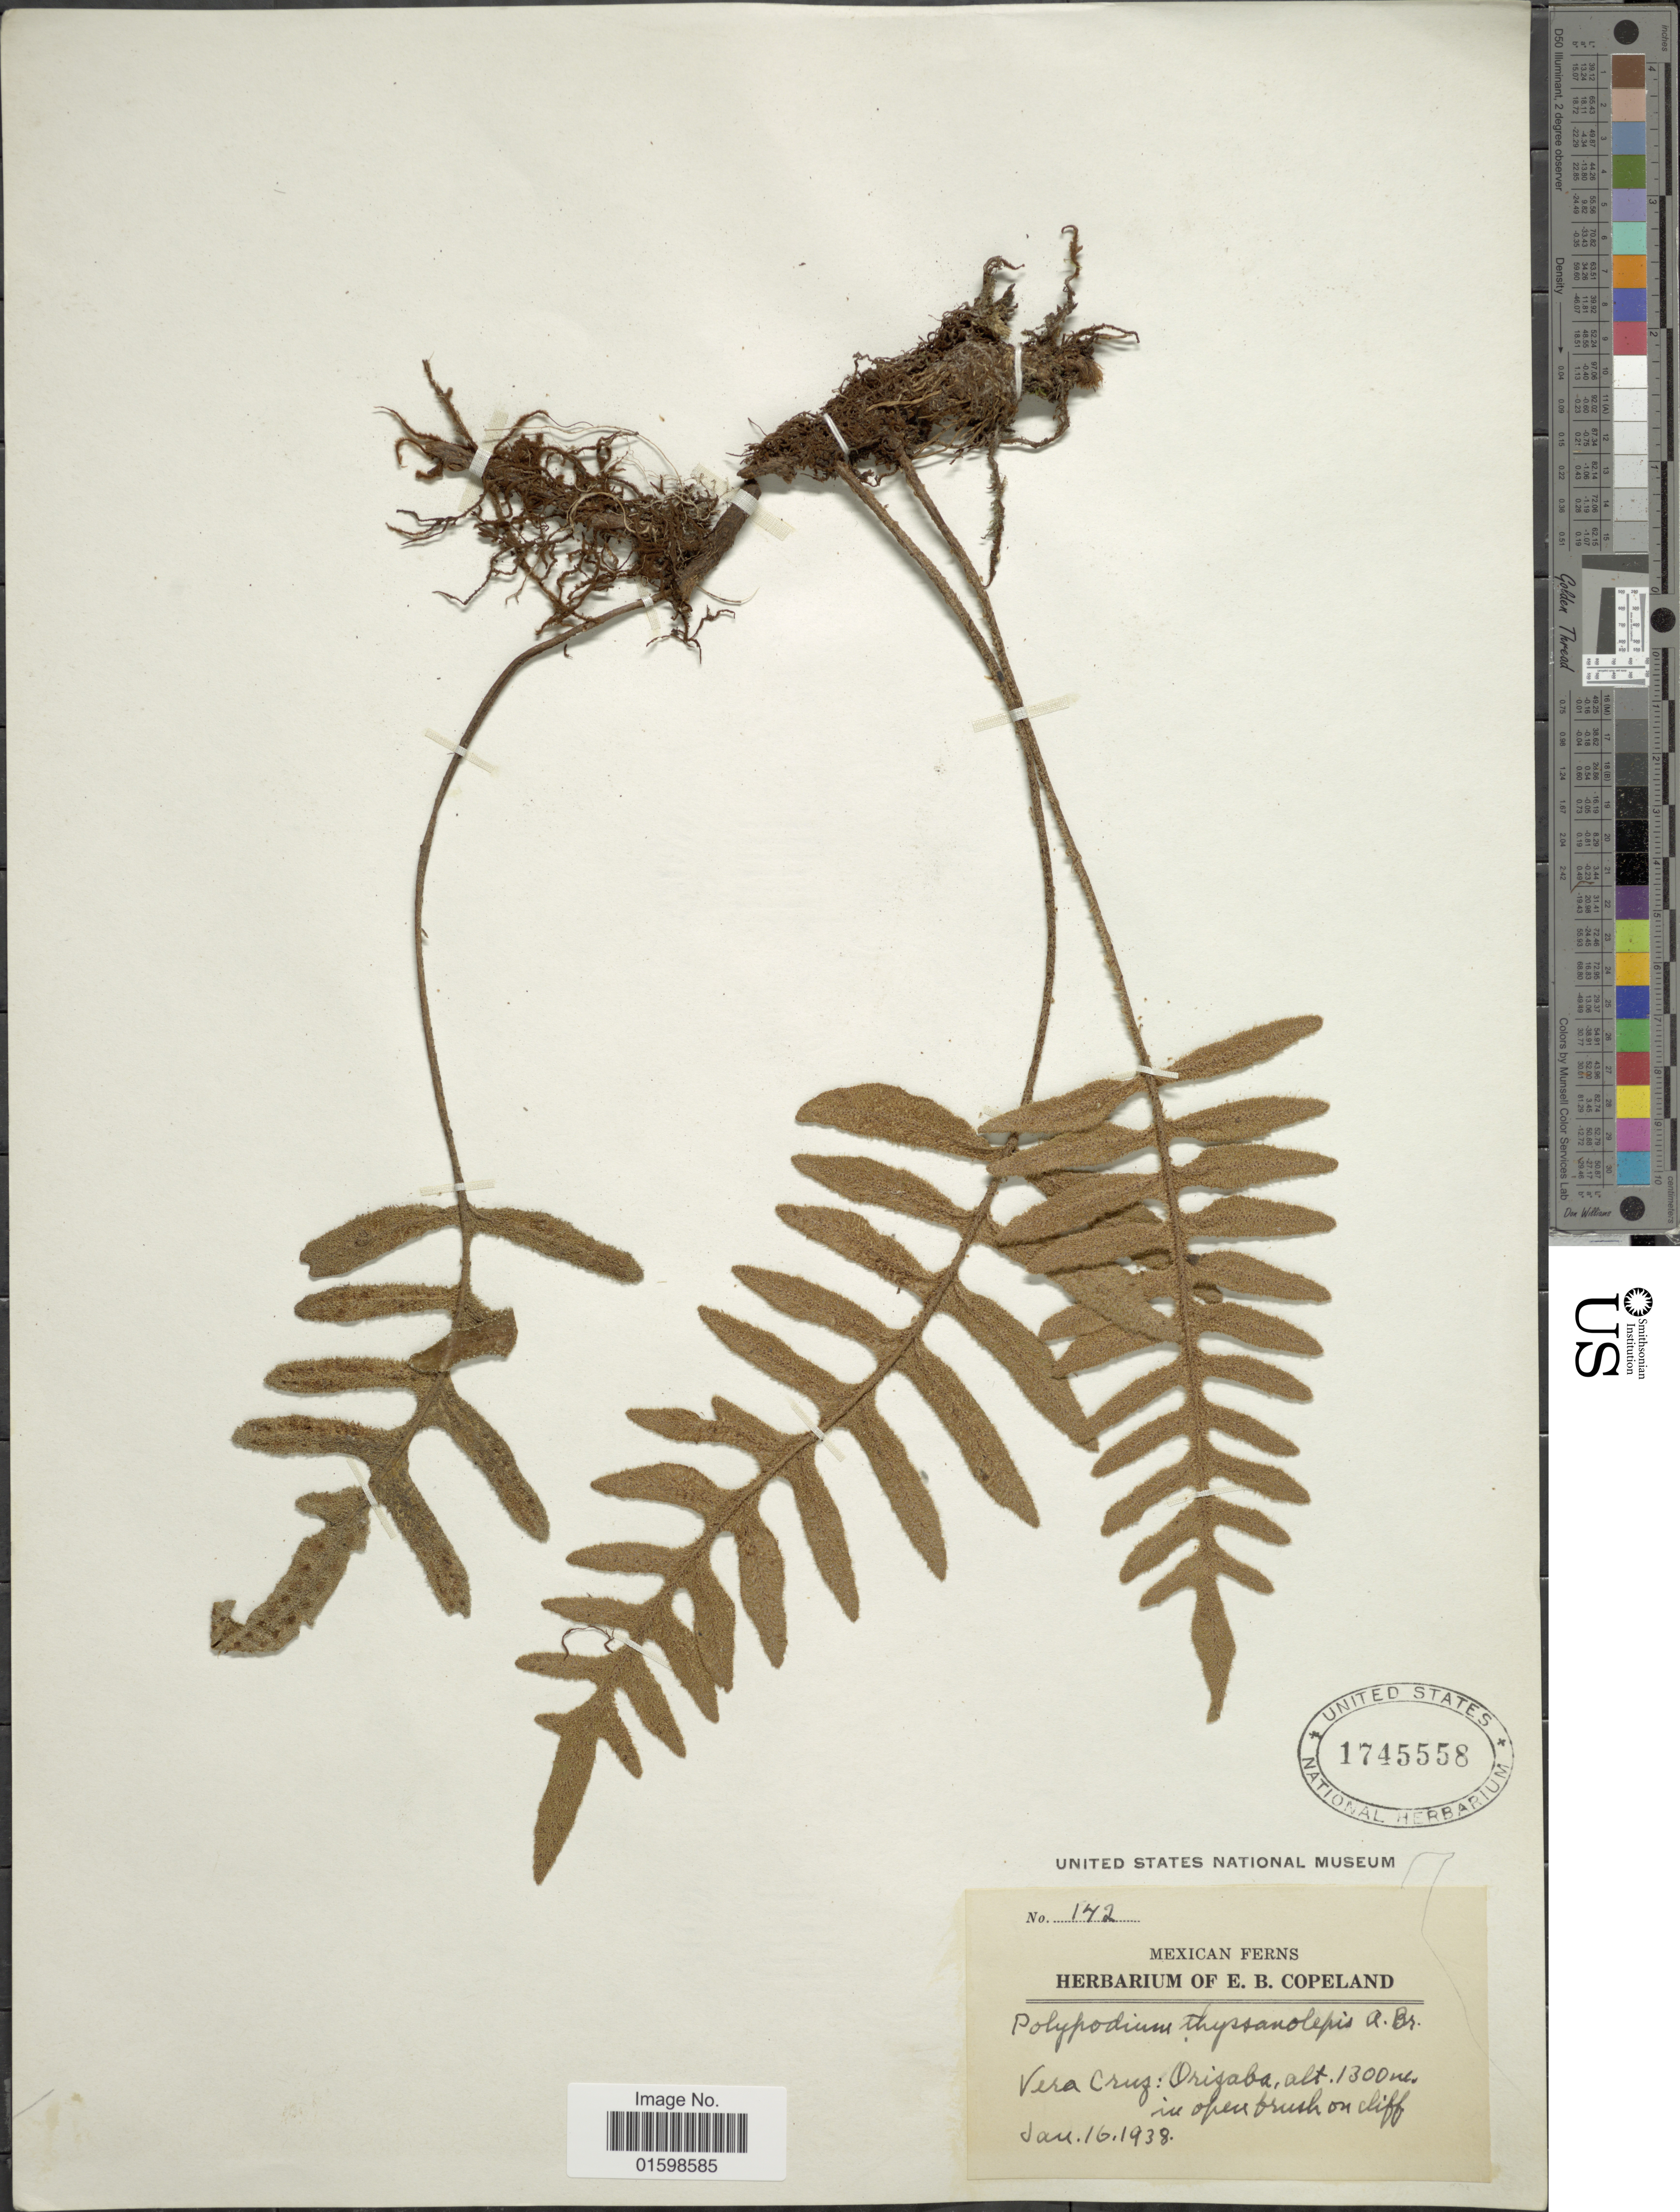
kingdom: Plantae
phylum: Tracheophyta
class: Polypodiopsida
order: Polypodiales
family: Polypodiaceae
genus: Pleopeltis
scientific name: Pleopeltis thyssanolepis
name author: (A. Braun ex Klotzsch) E.G. Andrews & Windham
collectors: ex herb. E. B. Copeland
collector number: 142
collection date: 1938-01-16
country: Mexico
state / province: Veracruz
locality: Vera Cruz: Orizaba, in open brush on cliff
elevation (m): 1300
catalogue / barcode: US 174558